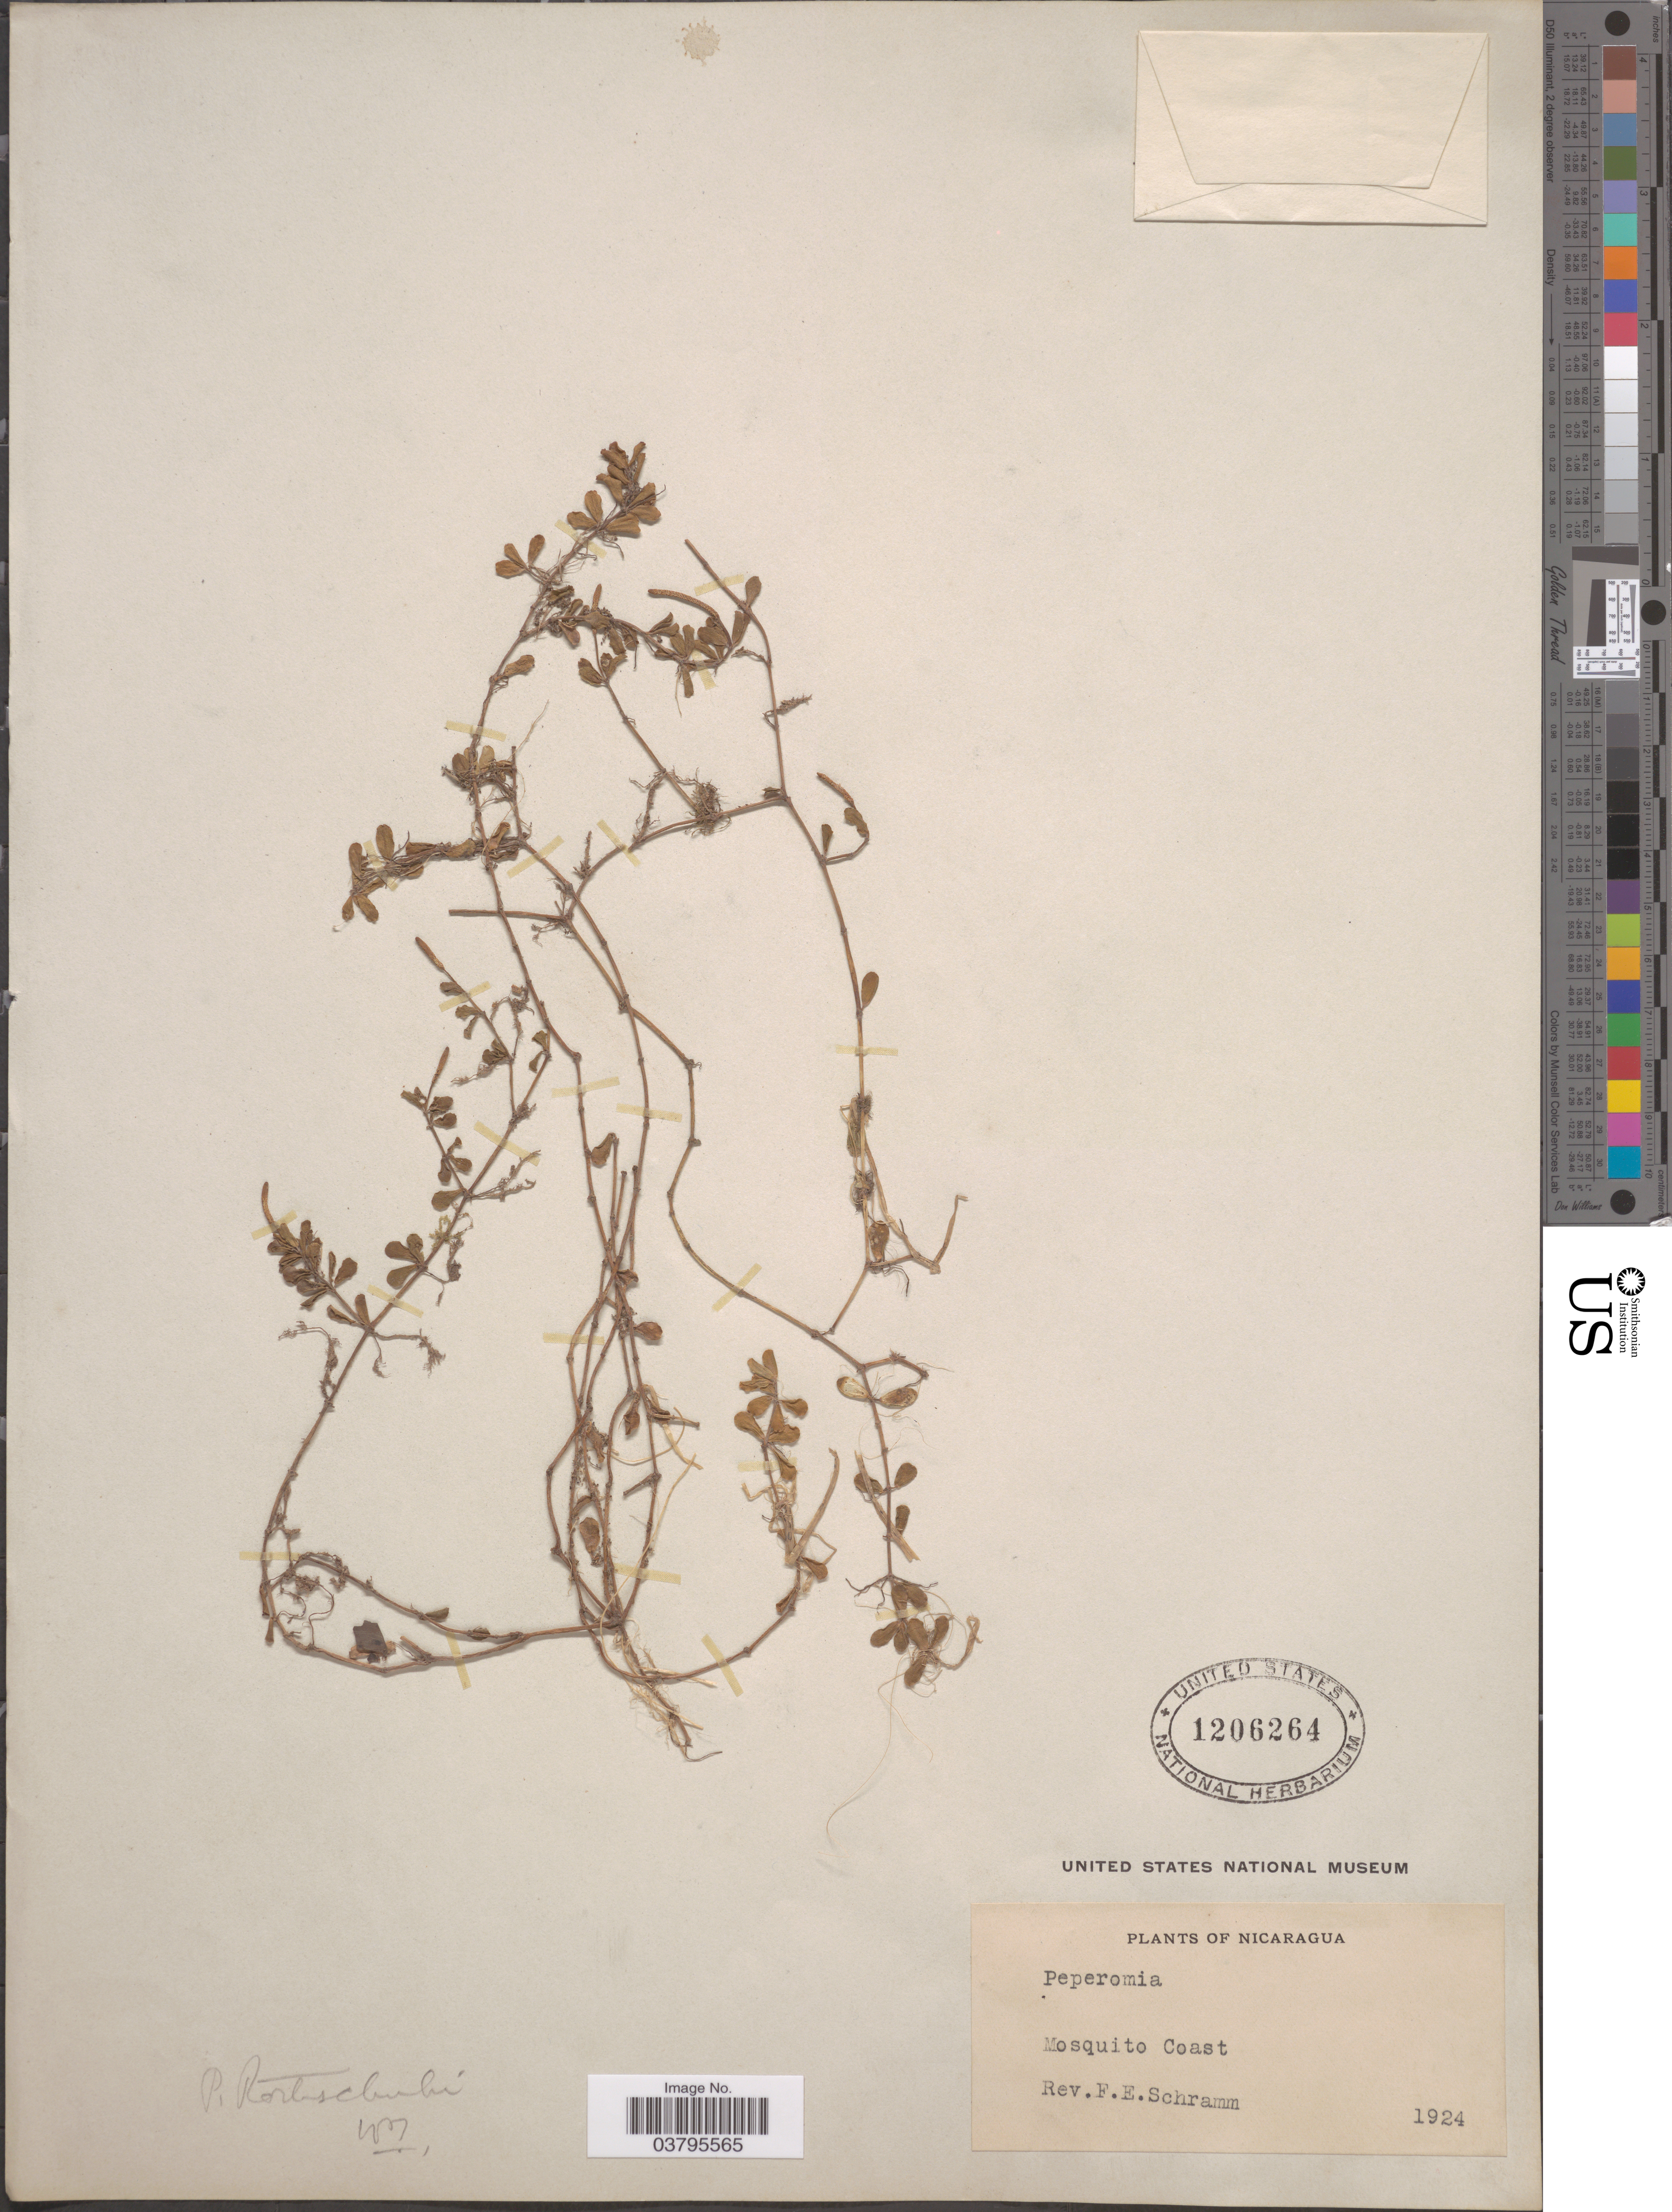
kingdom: Plantae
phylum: Tracheophyta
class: Magnoliopsida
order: Piperales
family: Piperaceae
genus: Peperomia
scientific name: Peperomia berlandieri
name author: Miq.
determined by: Jiménez, José Estaban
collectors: F. E. Schramm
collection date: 1924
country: Nicaragua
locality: Mosquito Coast.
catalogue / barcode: US 1206264